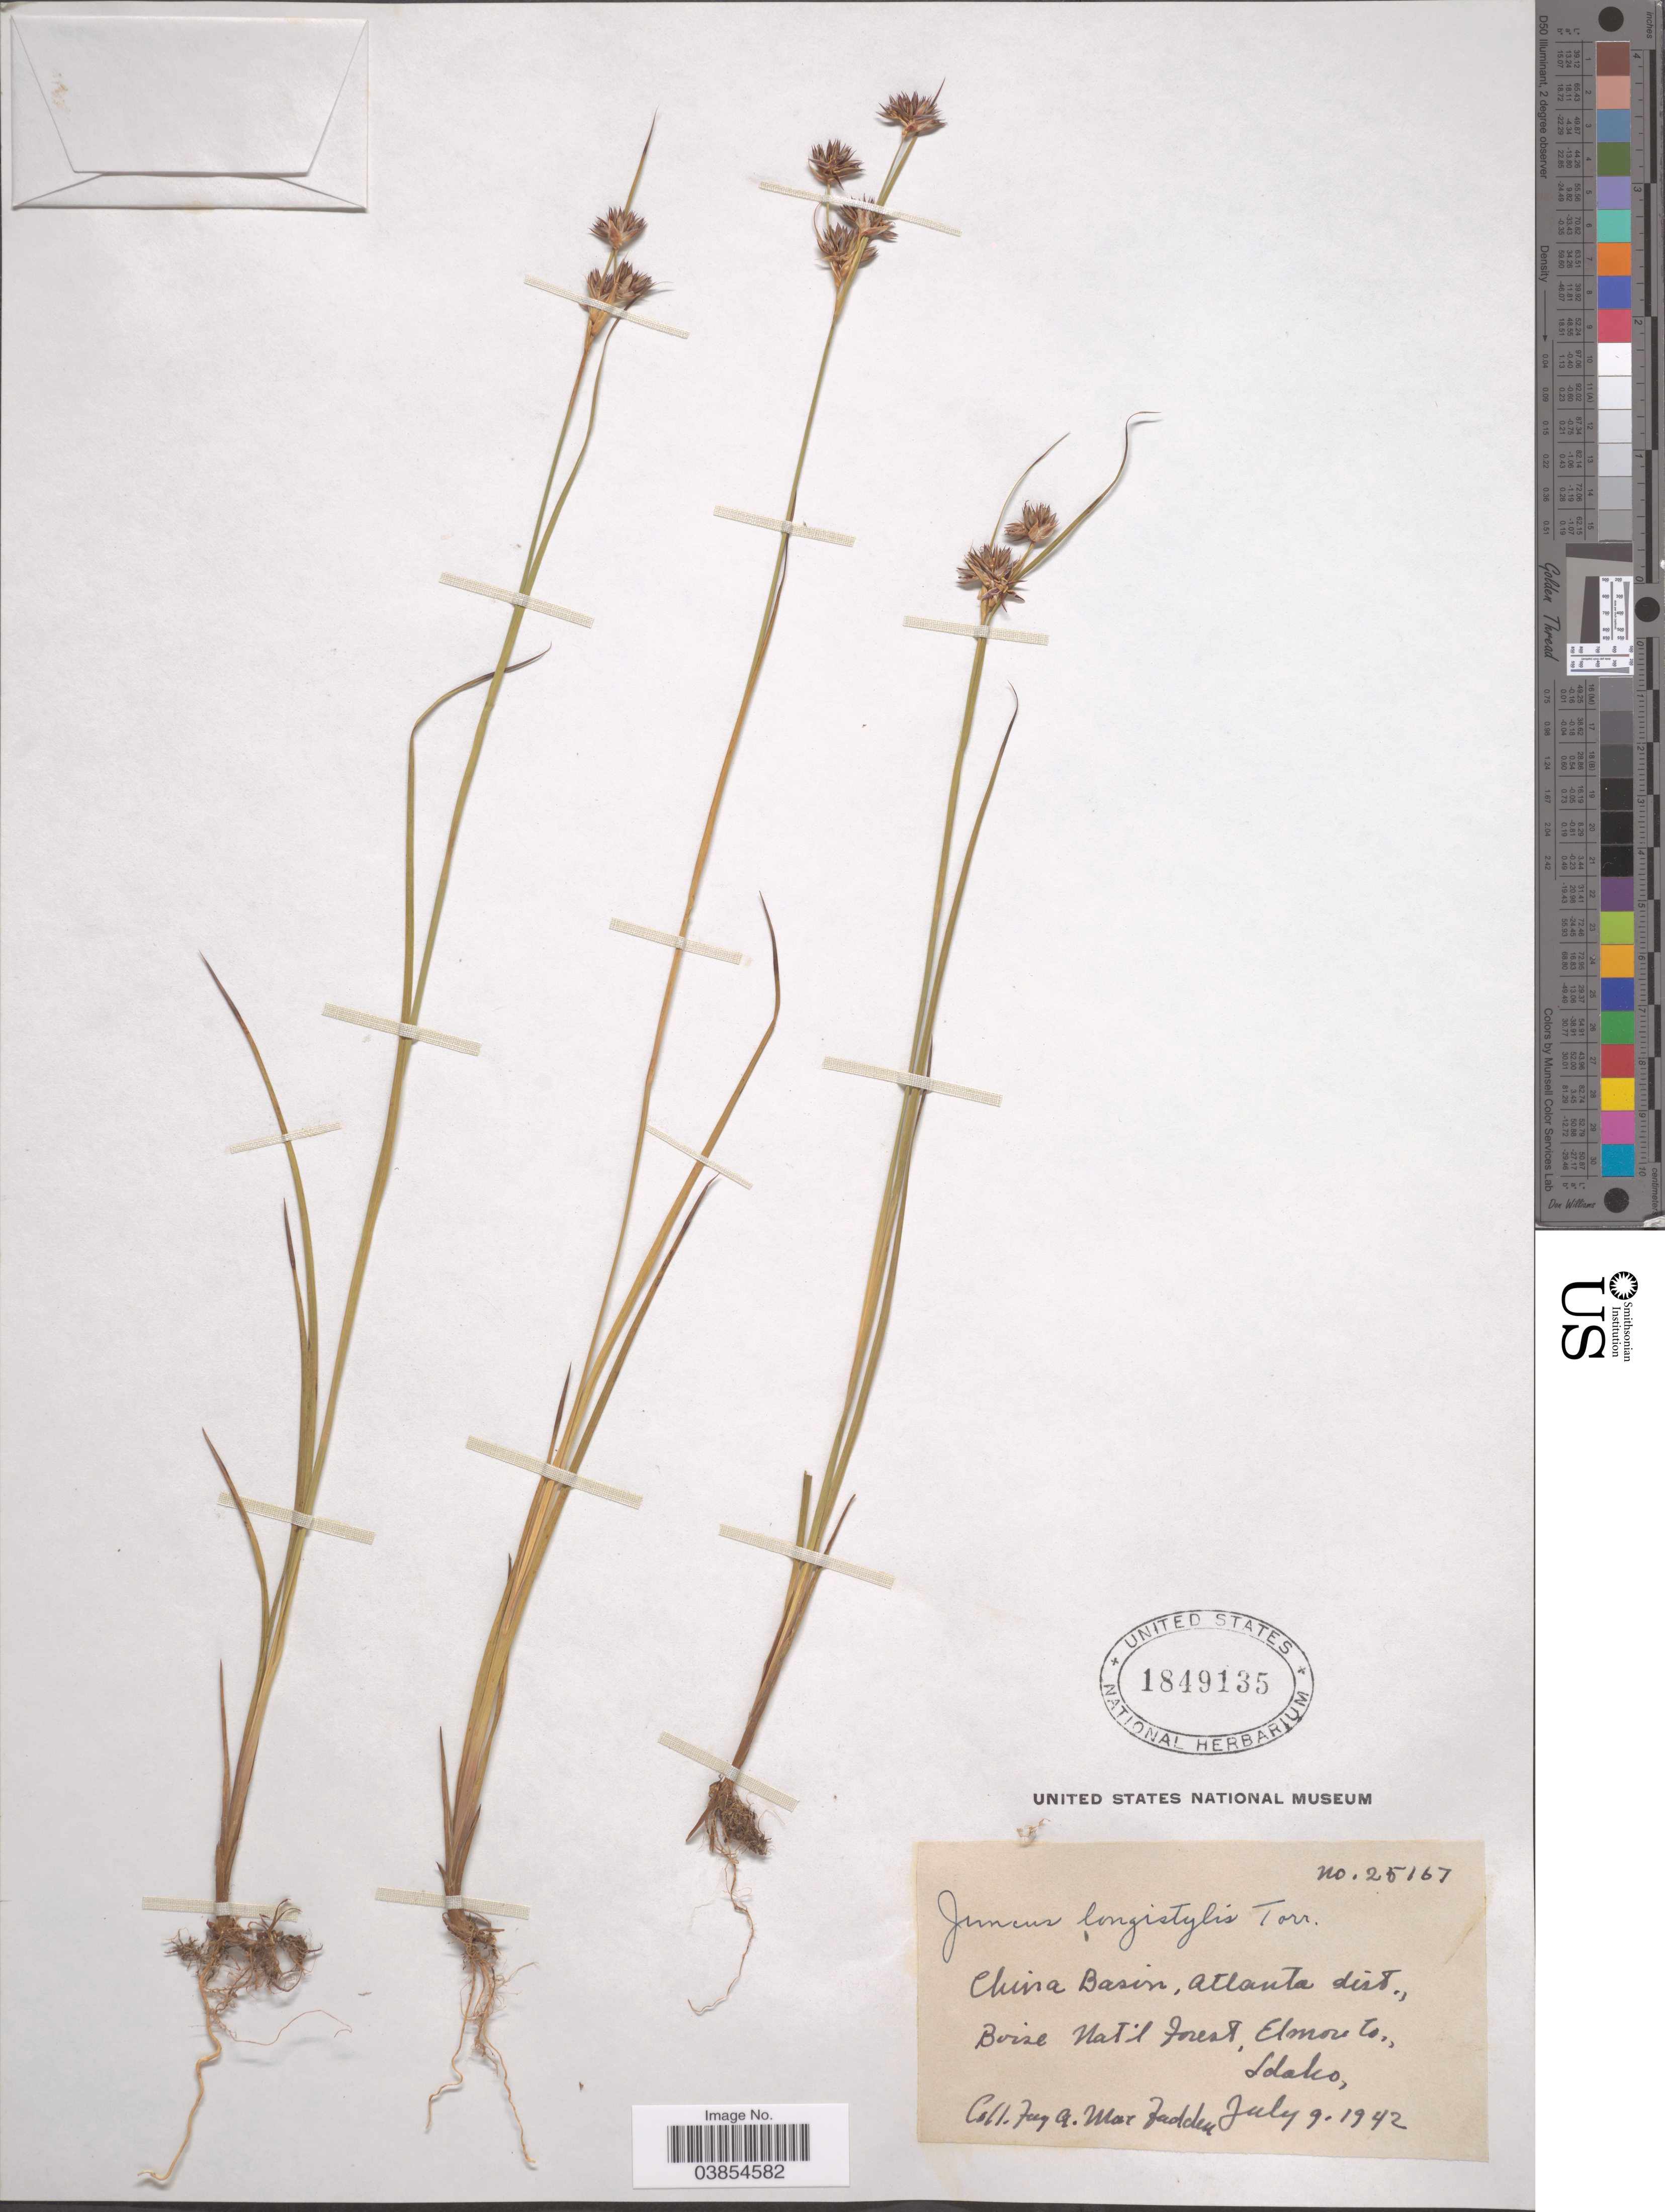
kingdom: Plantae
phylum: Tracheophyta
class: Liliopsida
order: Poales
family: Juncaceae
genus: Juncus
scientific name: Juncus longistylis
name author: Torr.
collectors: F. MacFadden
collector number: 25167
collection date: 1942-07-09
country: United States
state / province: Idaho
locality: China Basin, Atlanta dist., Boise Nat'l Forest, Elmore Co.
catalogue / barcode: US 1849135